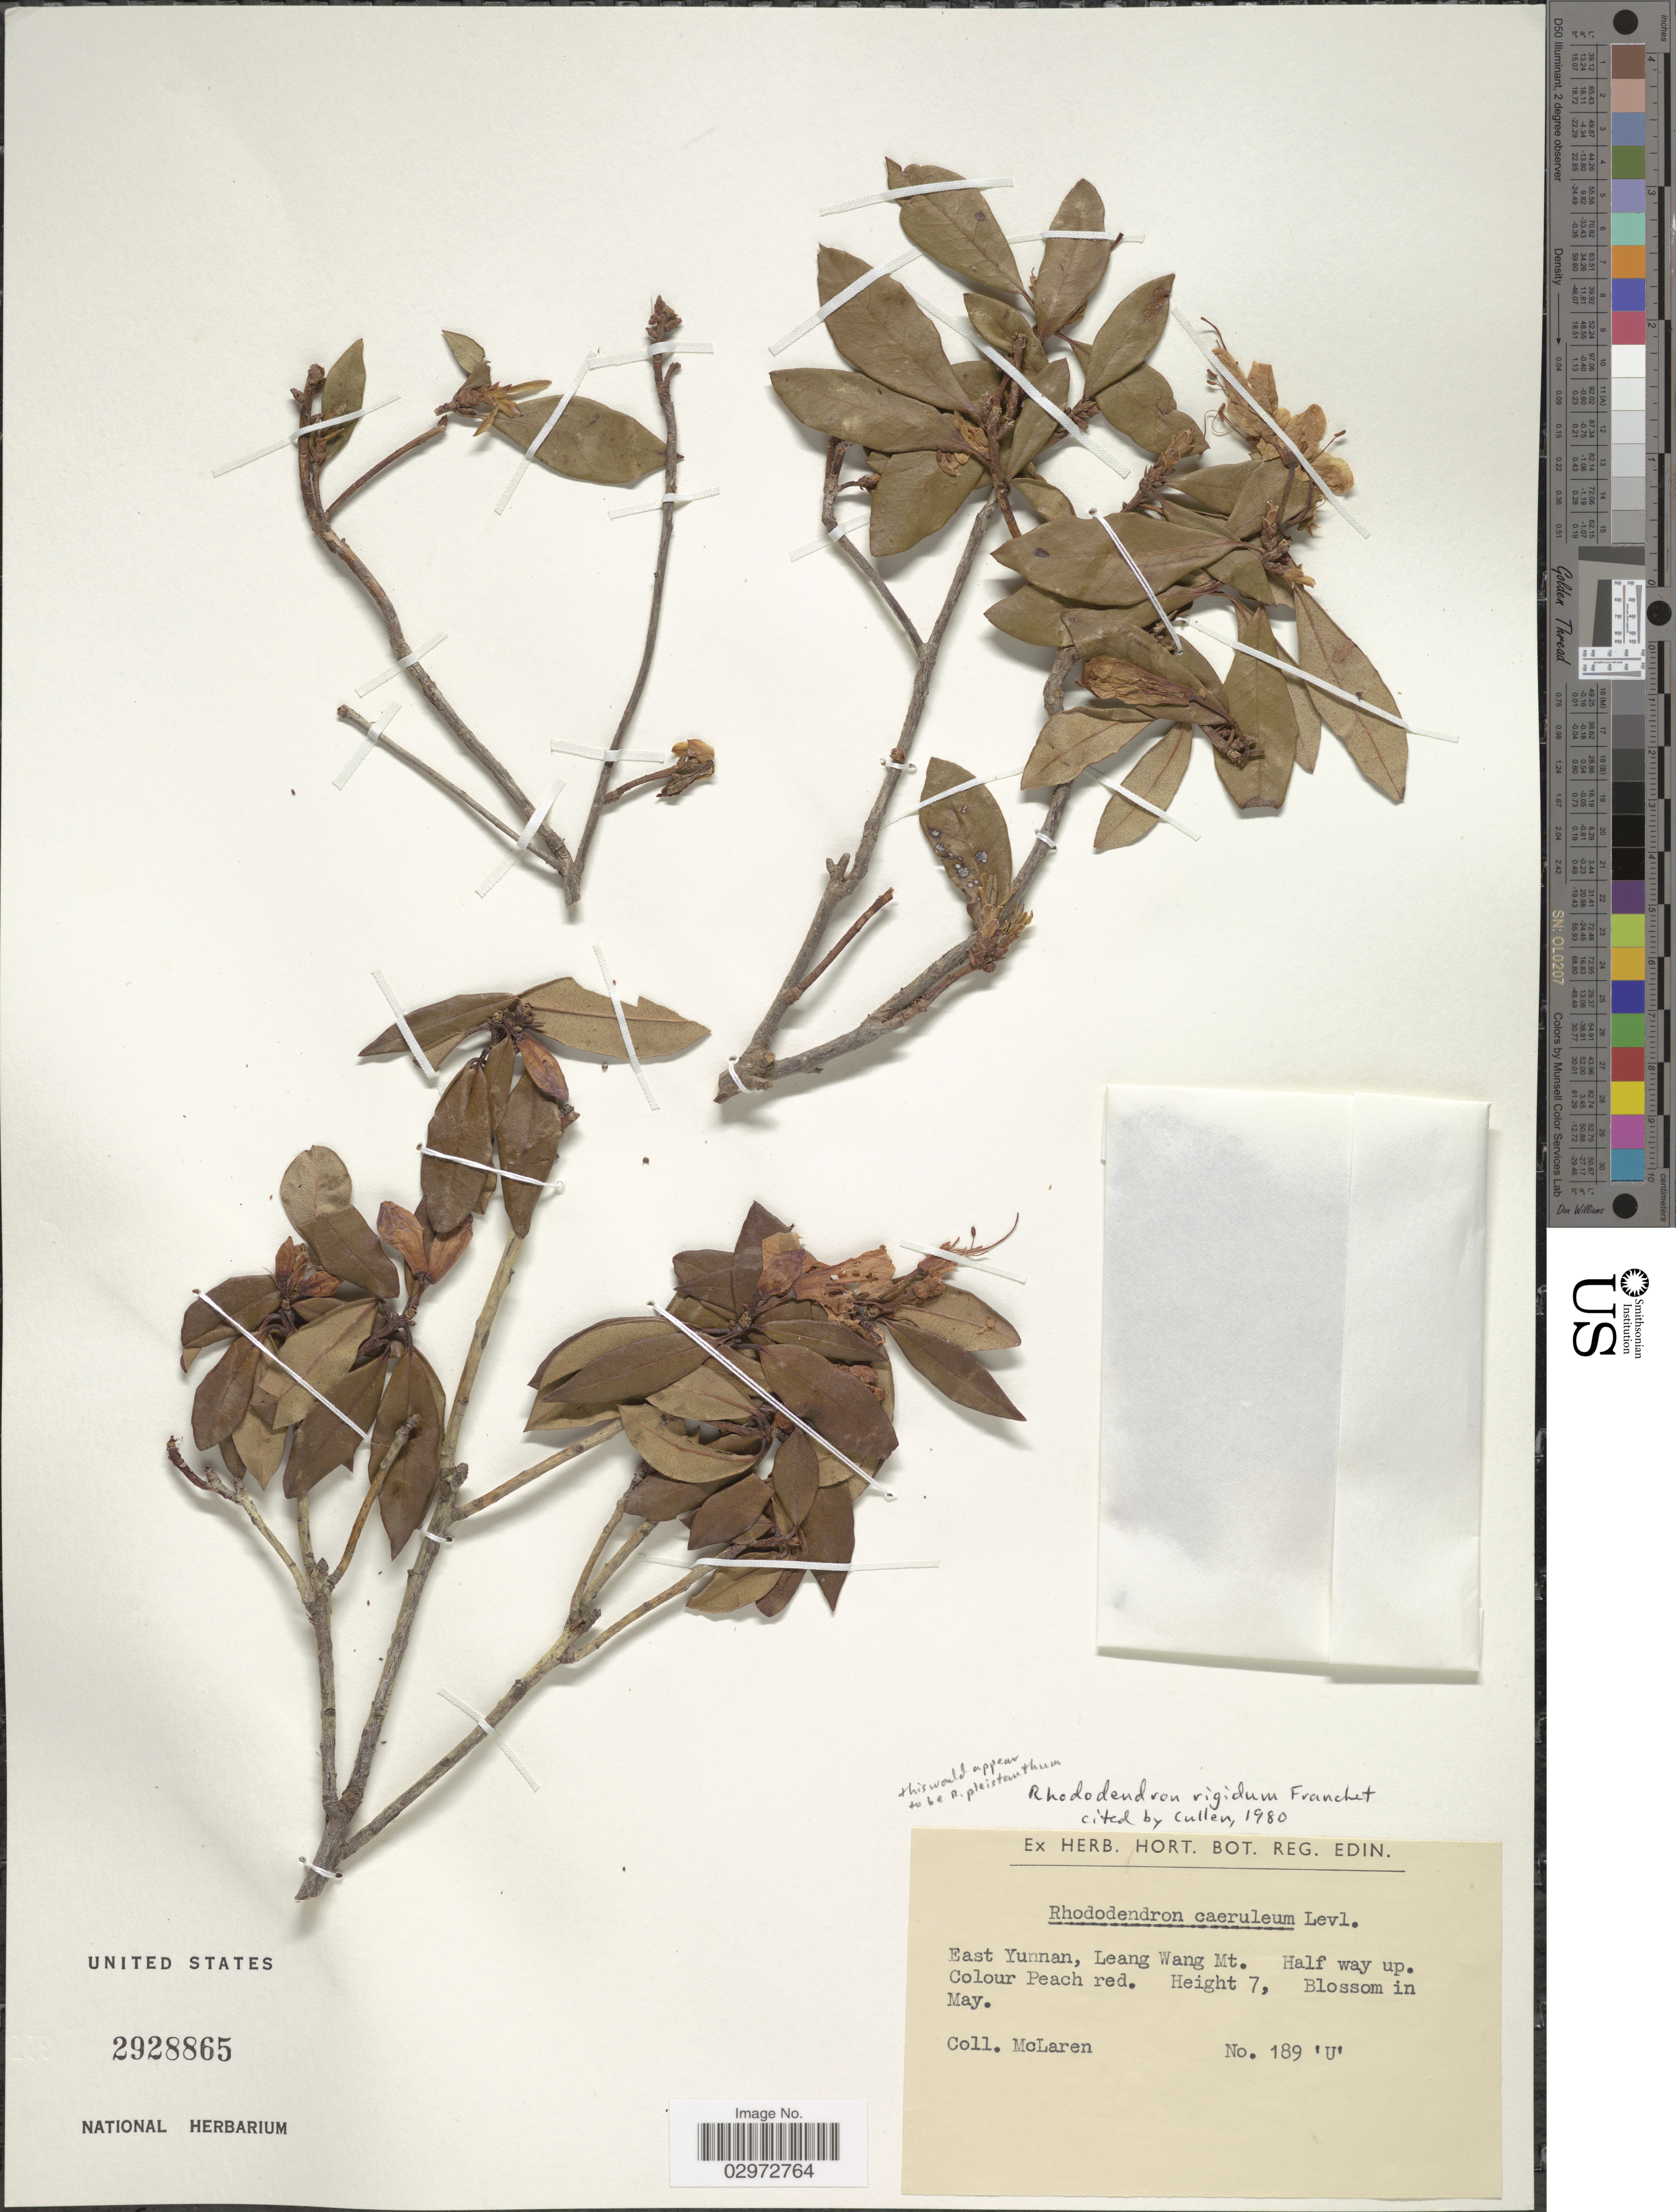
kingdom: Plantae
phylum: Tracheophyta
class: Magnoliopsida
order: Ericales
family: Ericaceae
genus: Rhododendron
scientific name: Rhododendron rigidum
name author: Franch.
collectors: McLaren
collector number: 189 'U'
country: China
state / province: Yunnan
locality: East Yunnan, Leang Wang Mt.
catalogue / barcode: US 2928865